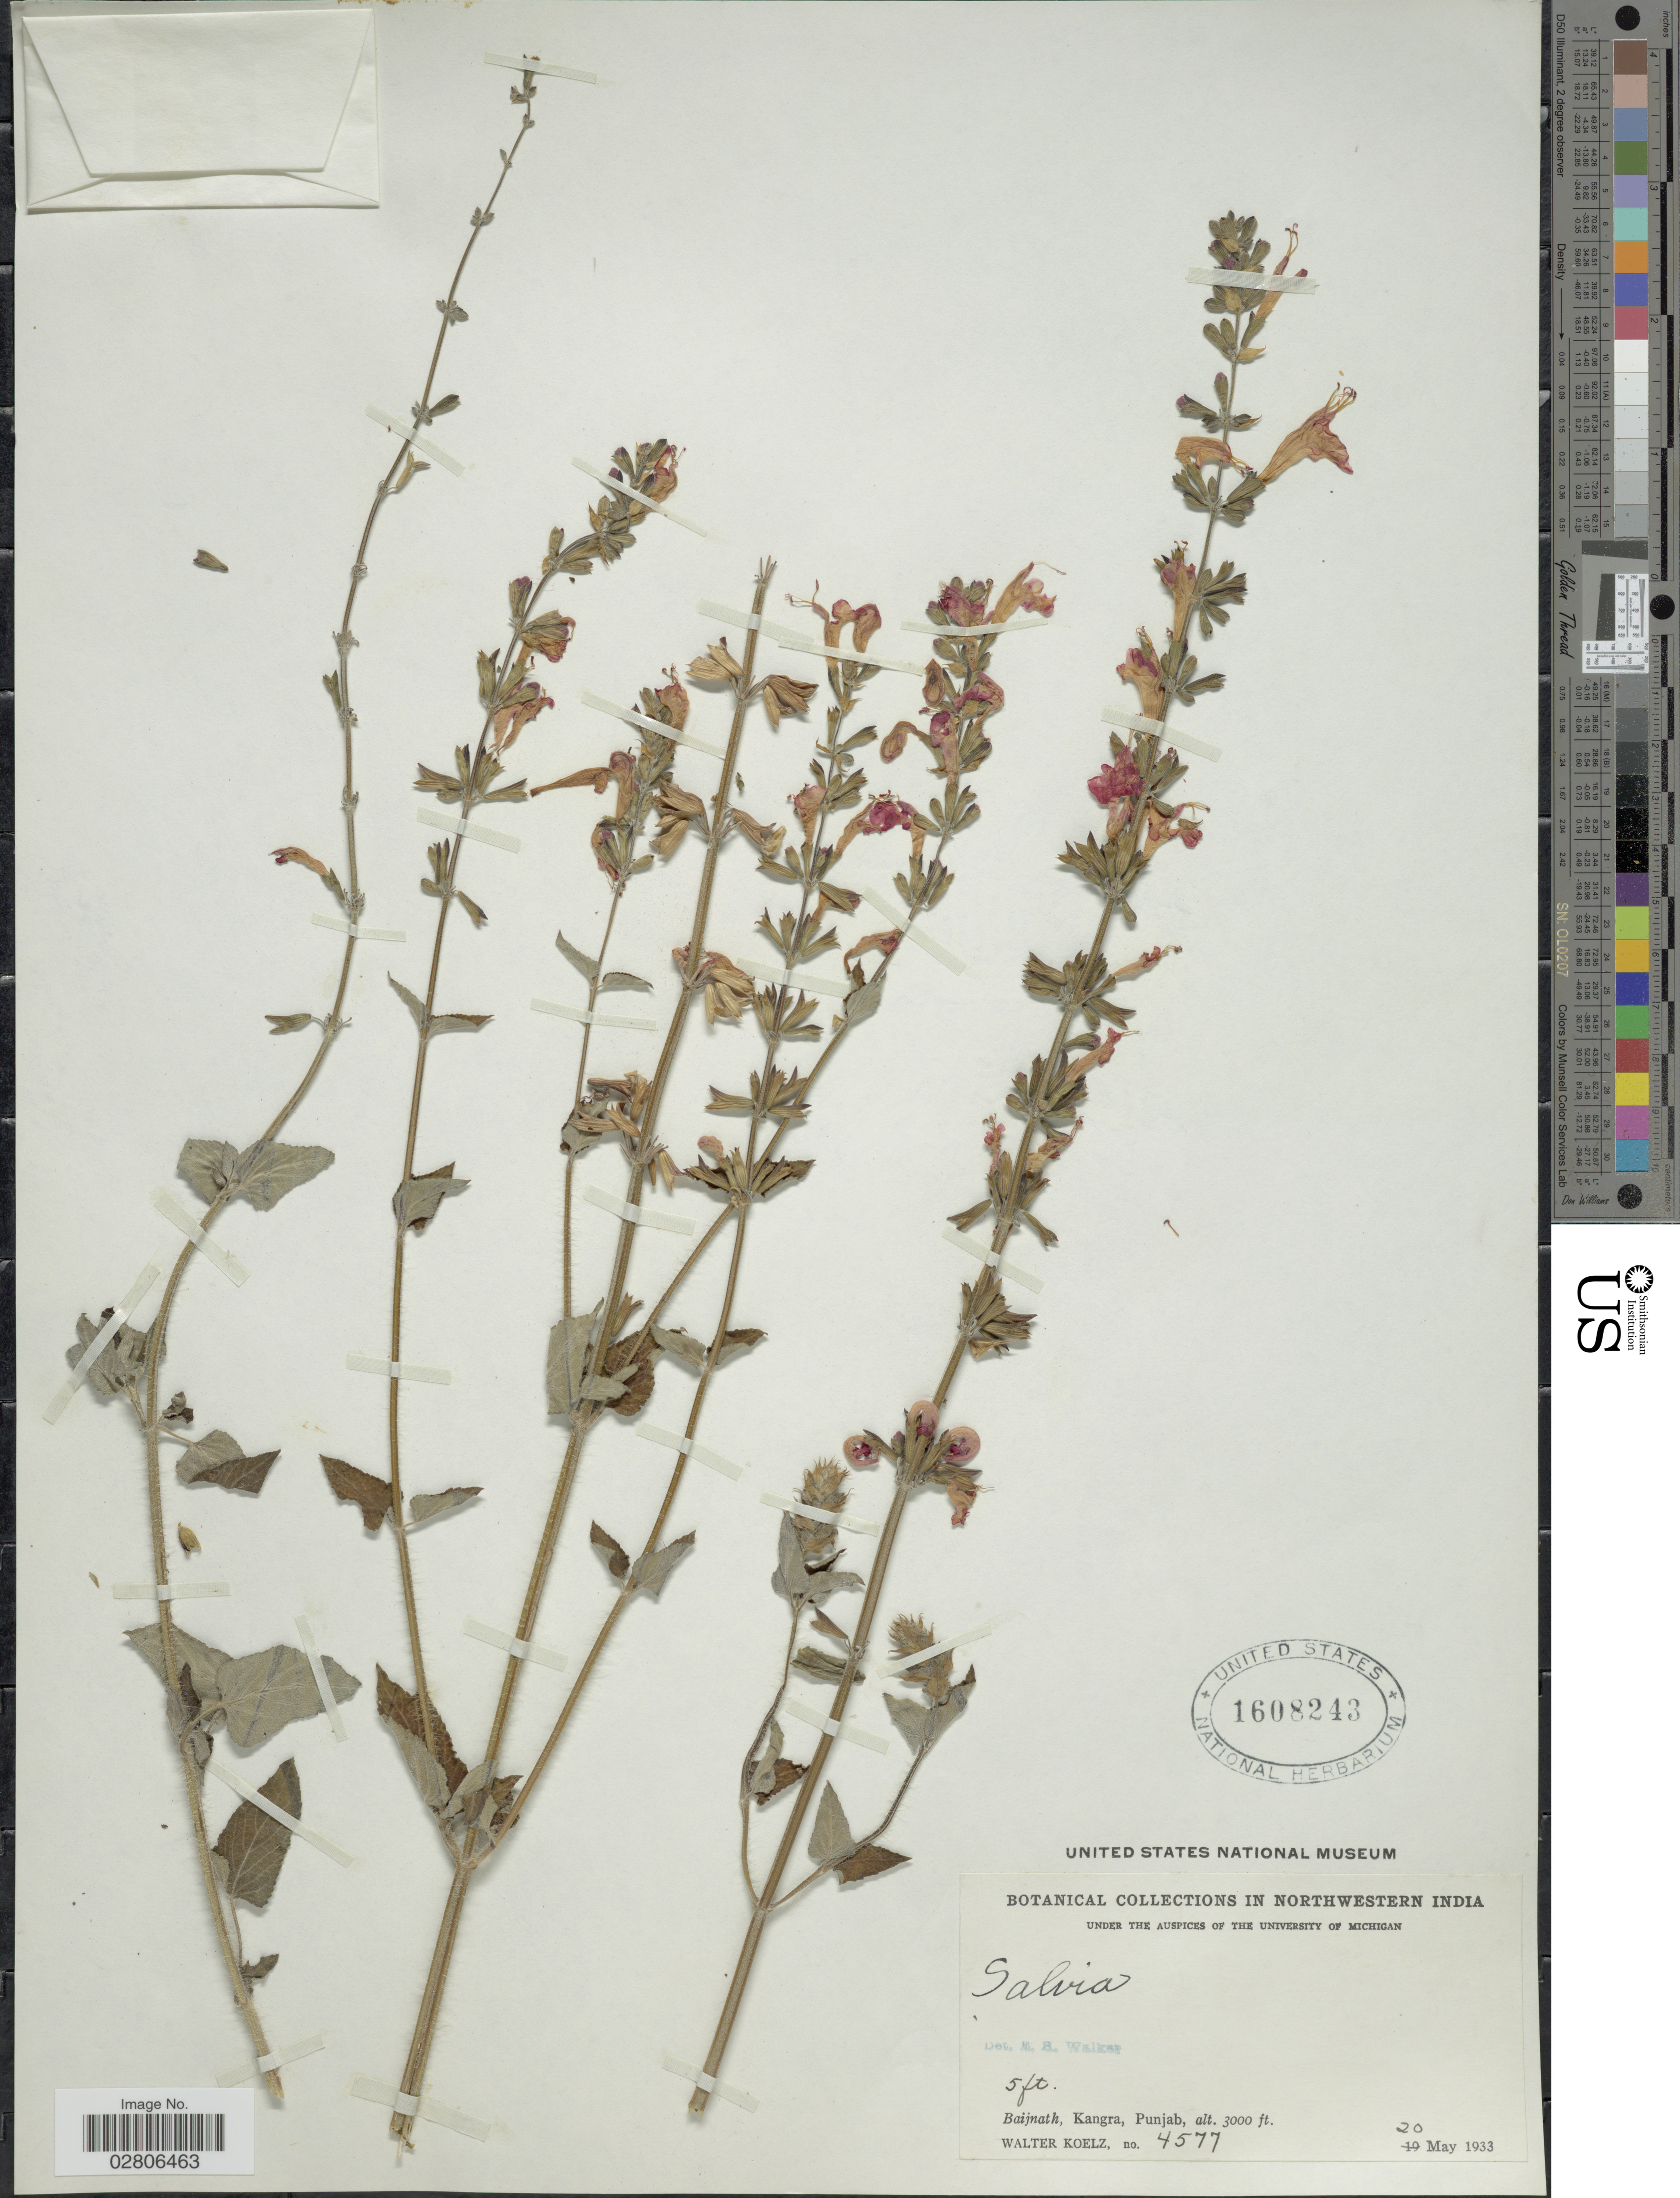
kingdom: Plantae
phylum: Tracheophyta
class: Magnoliopsida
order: Lamiales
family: Lamiaceae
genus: Salvia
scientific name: Salvia sp.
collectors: W. N. Koelz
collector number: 4577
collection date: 1933-05-20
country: India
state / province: Punjab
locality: In northwestern India. Baijnath, Kangra.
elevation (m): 914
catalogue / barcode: US 1608243